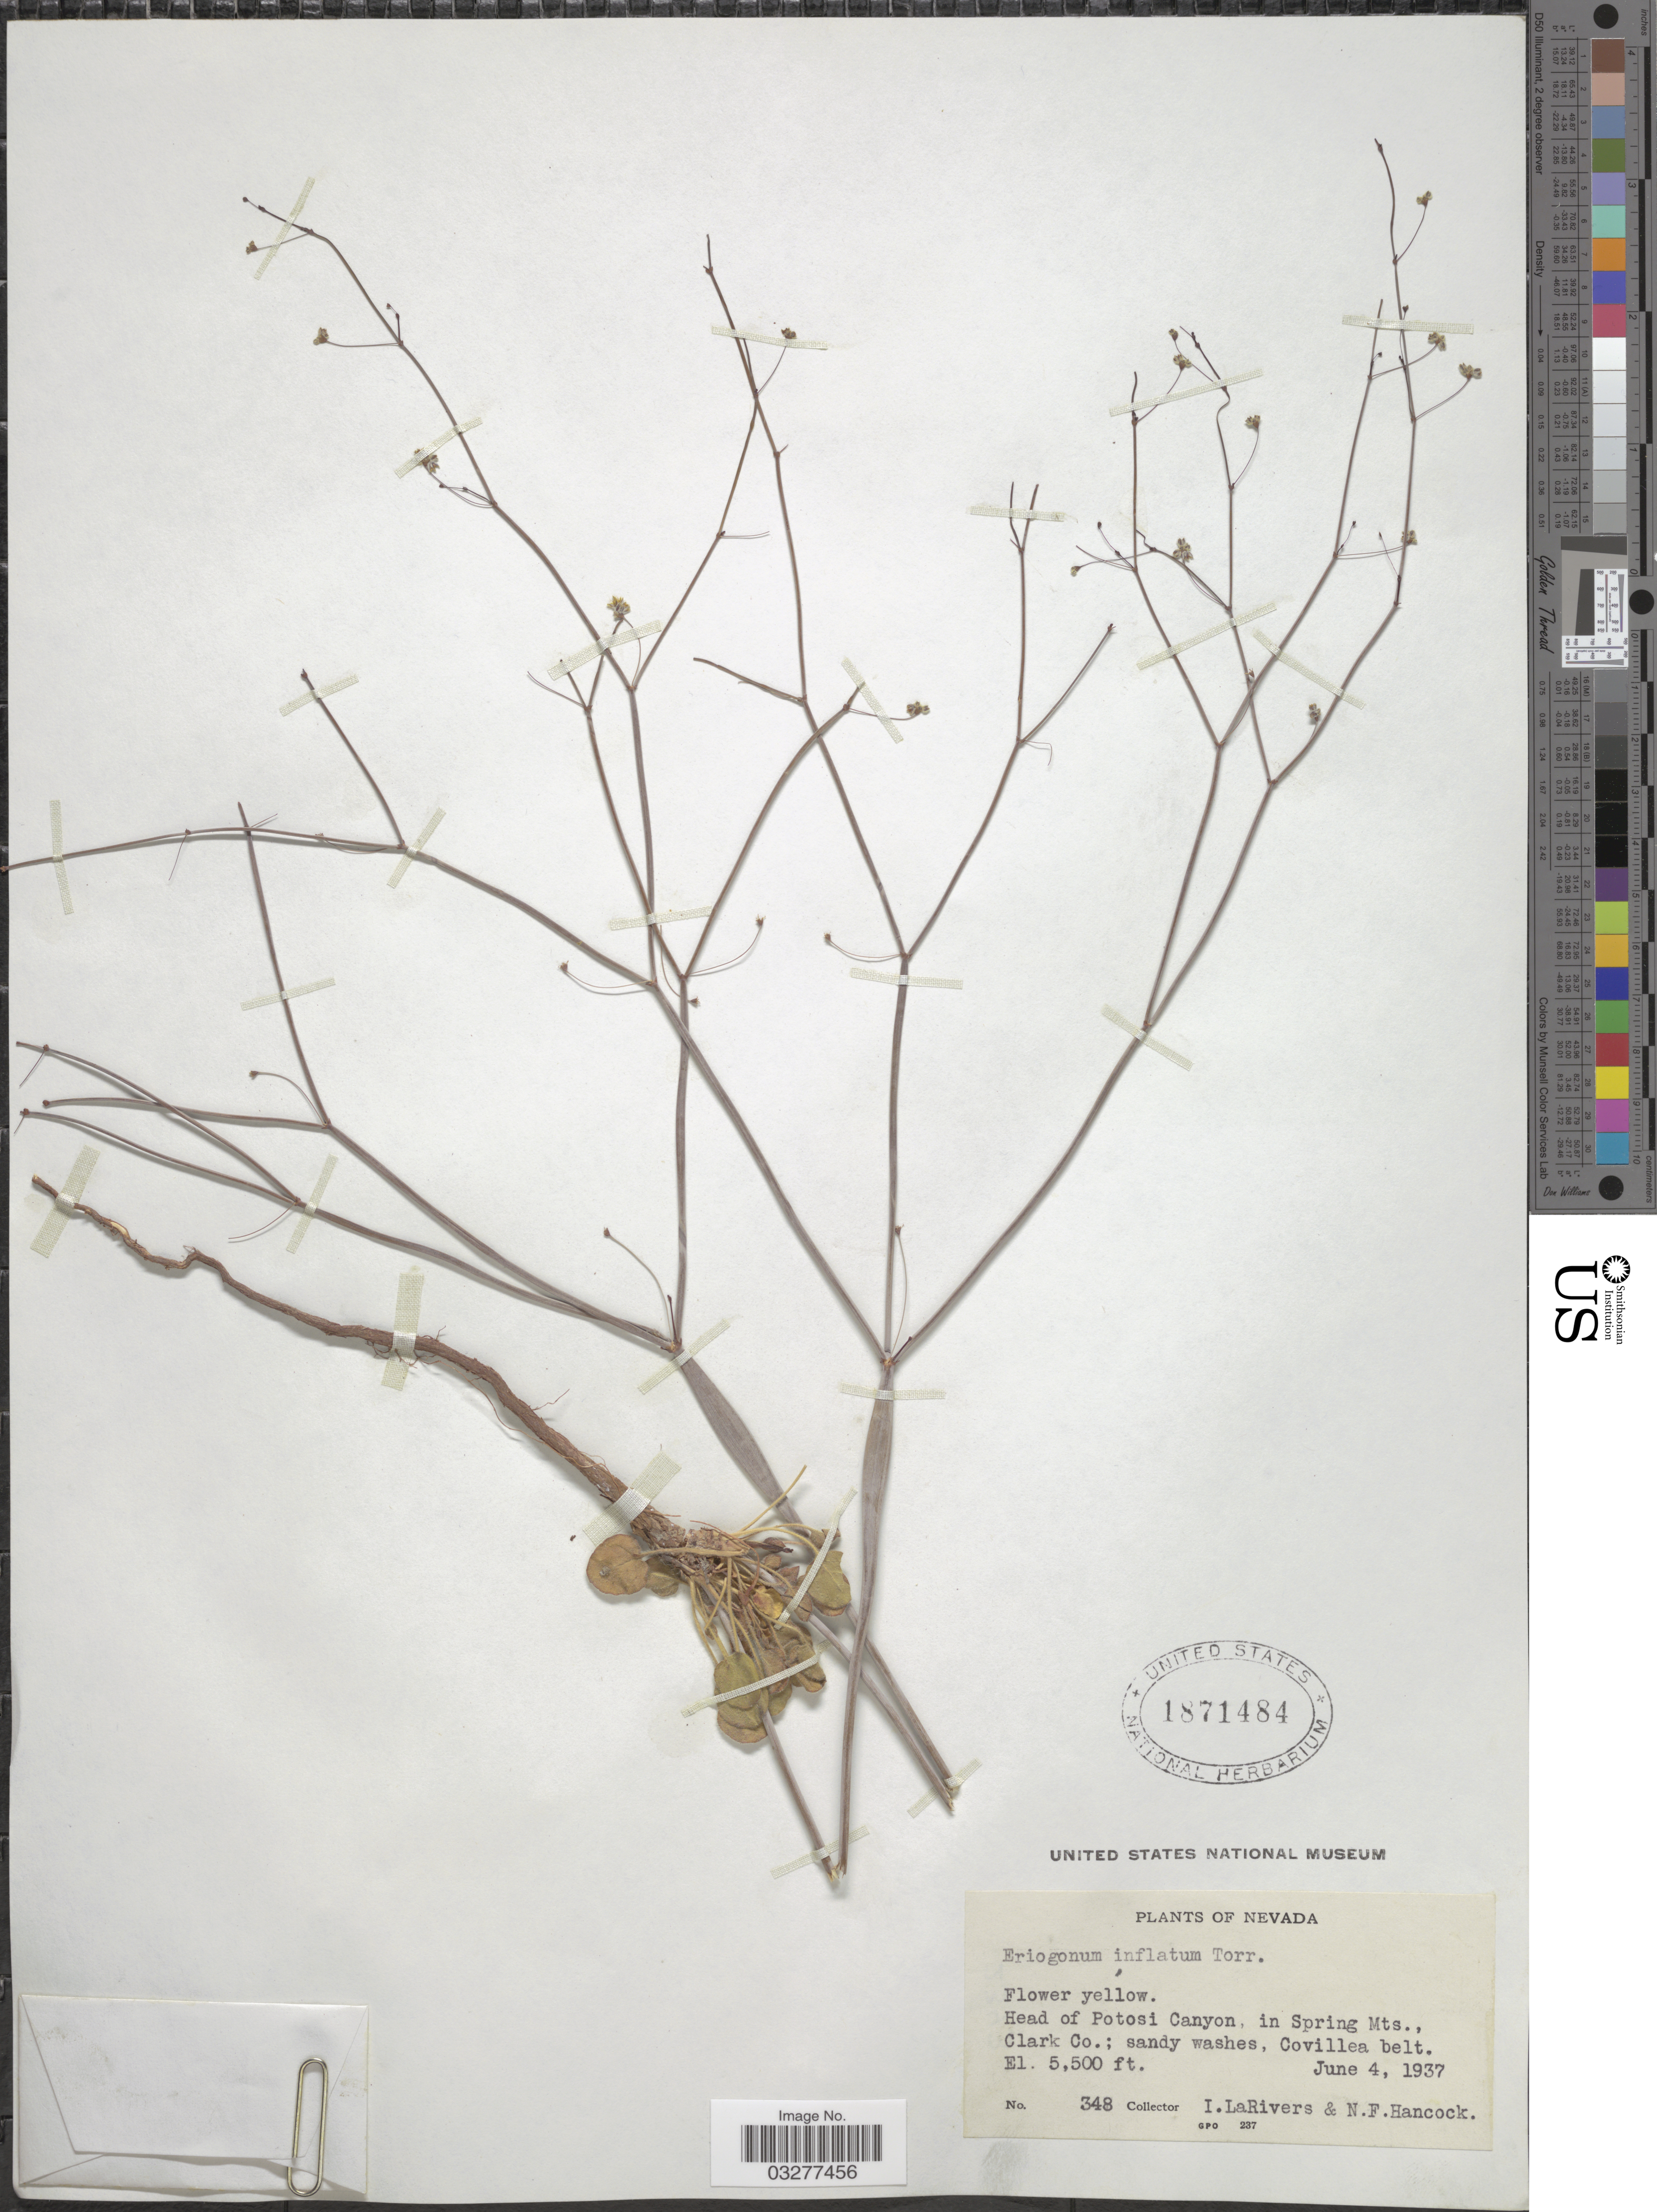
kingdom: Plantae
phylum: Tracheophyta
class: Magnoliopsida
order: Caryophyllales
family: Polygonaceae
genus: Eriogonum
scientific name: Eriogonum inflatum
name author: Torr. & Frém.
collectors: I. La Rivers & N. Hancock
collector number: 348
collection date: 1937-06-04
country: United States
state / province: Nevada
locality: Head of Potosi Canyon, in Spring Mts., Clark Co.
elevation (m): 1676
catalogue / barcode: US 1871484